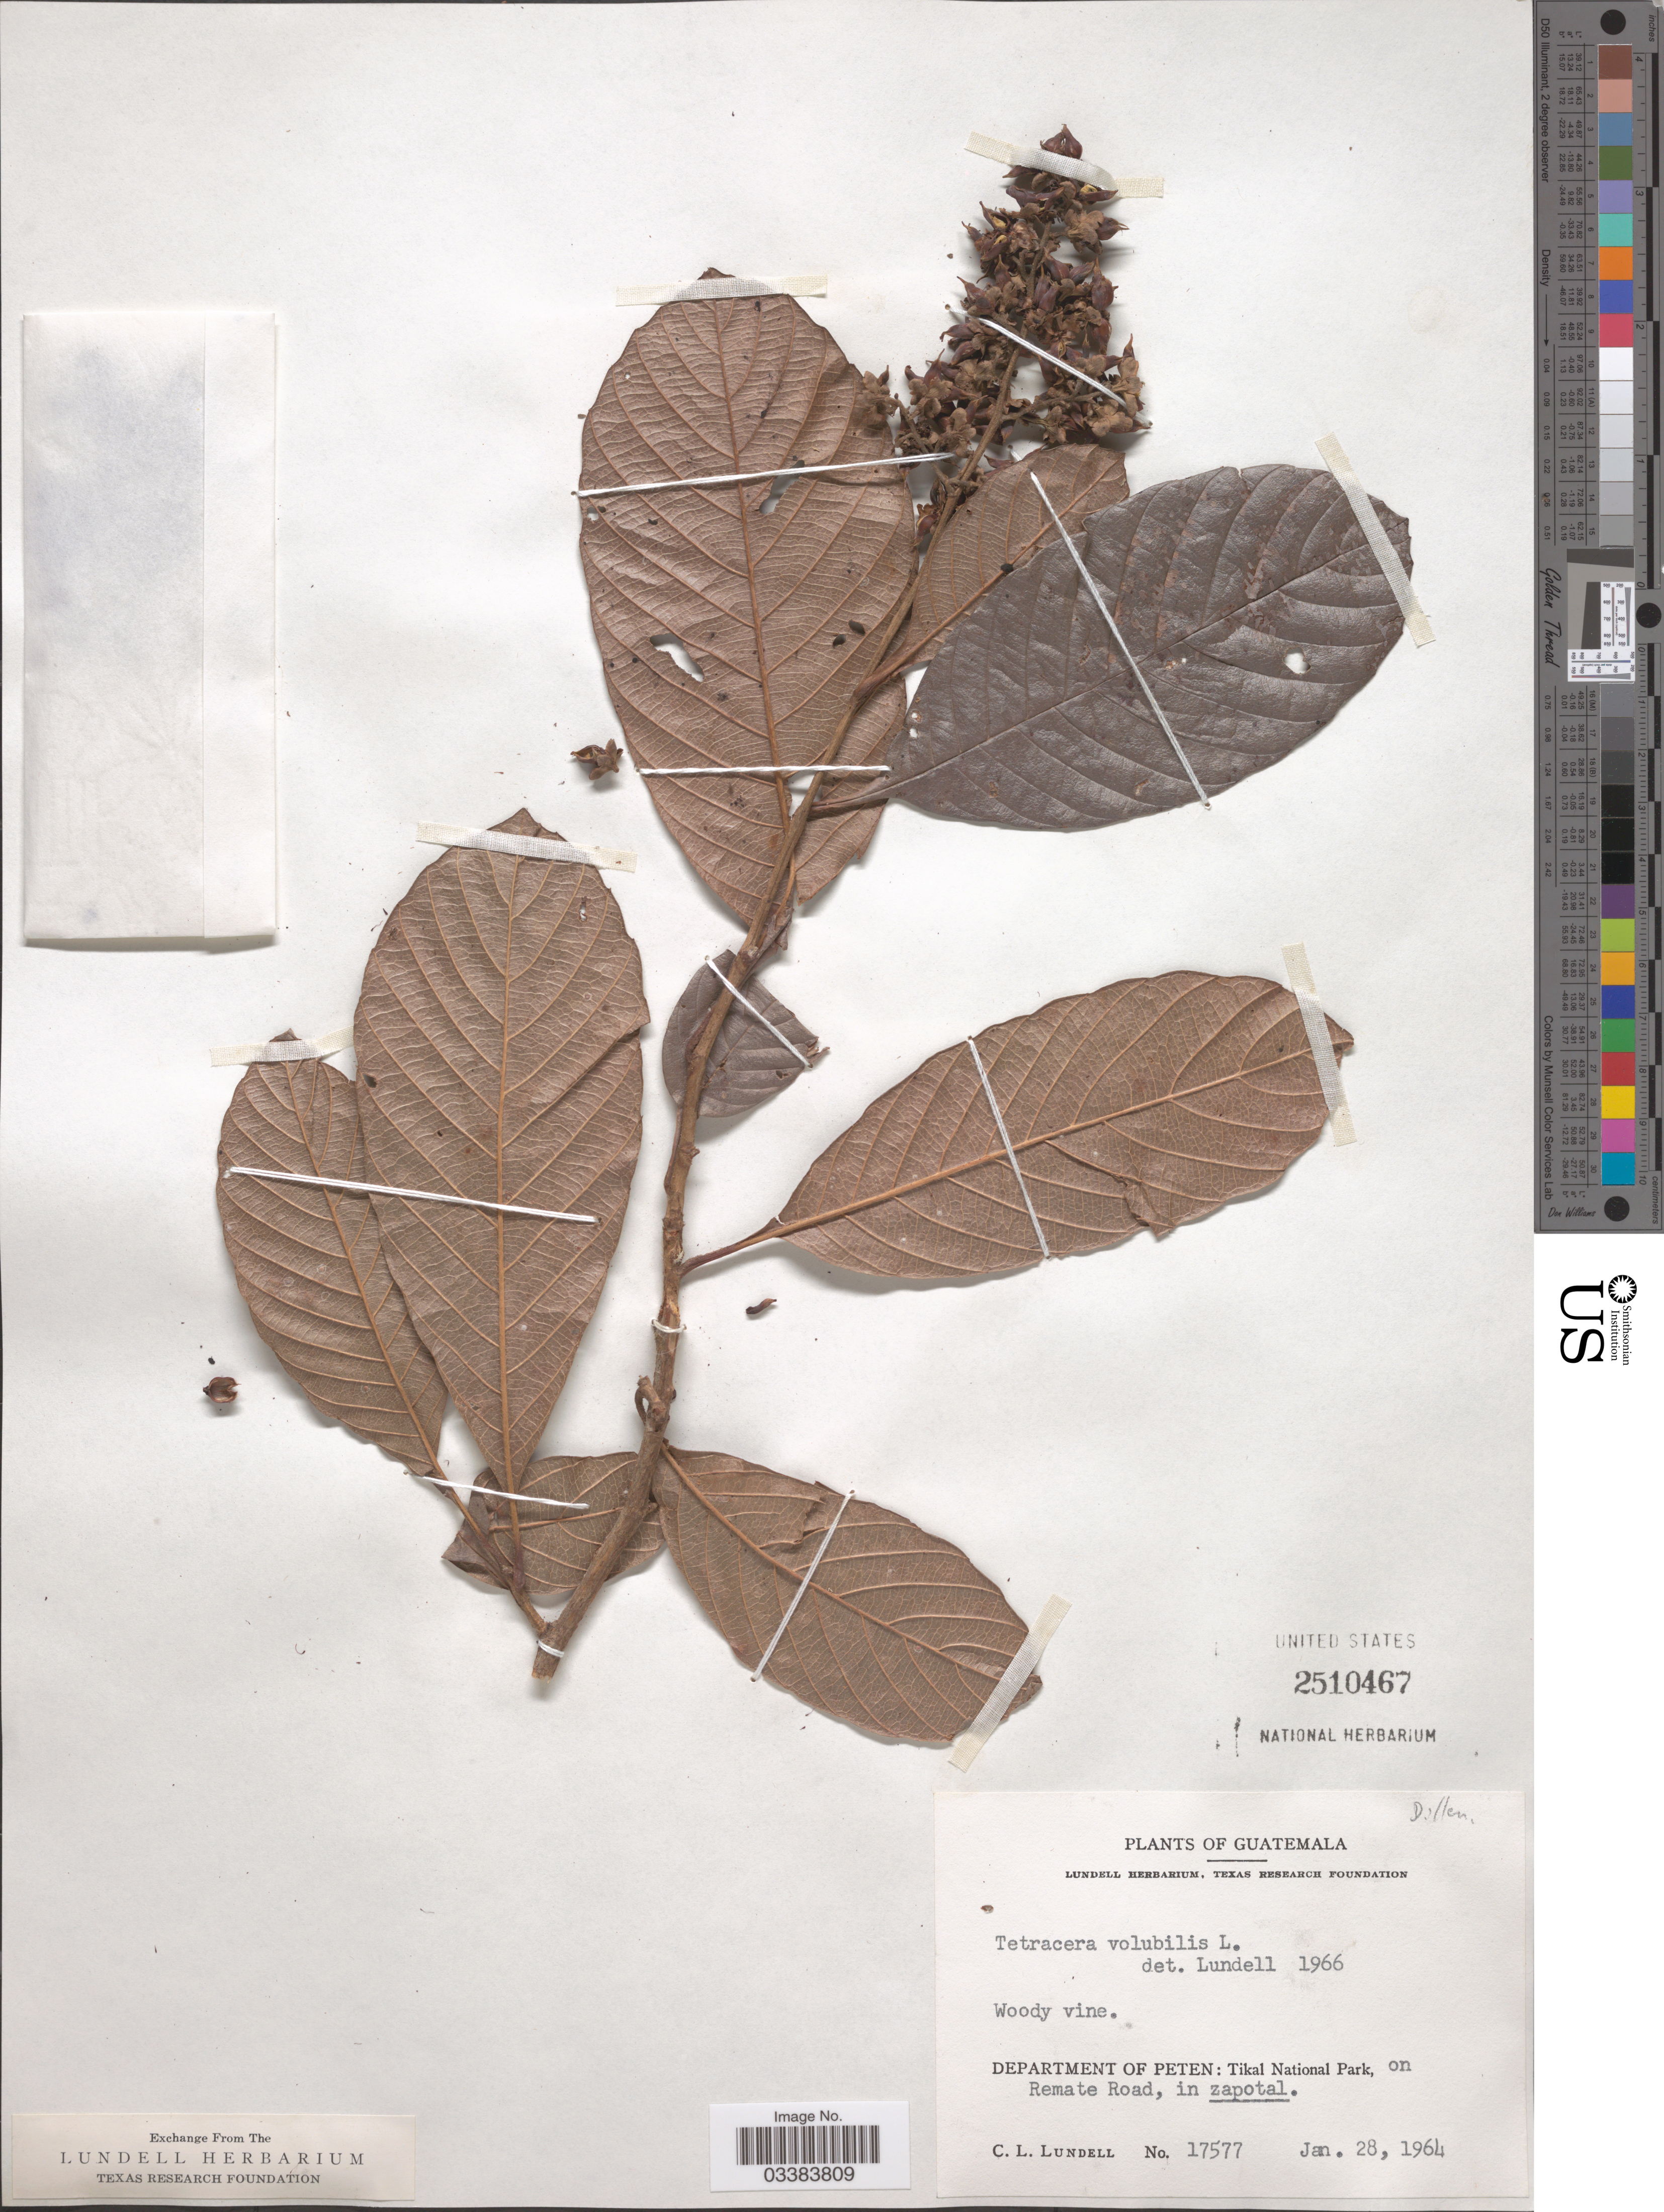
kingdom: Plantae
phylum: Tracheophyta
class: Magnoliopsida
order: Dilleniales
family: Dilleniaceae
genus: Tetracera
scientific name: Tetracera volubilis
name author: L.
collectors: C. L. Lundell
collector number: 17577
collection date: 1964-01-28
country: Guatemala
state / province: El Petén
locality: Department of Peten: Tikal National Park, on Remate Road.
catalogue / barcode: US 2510467